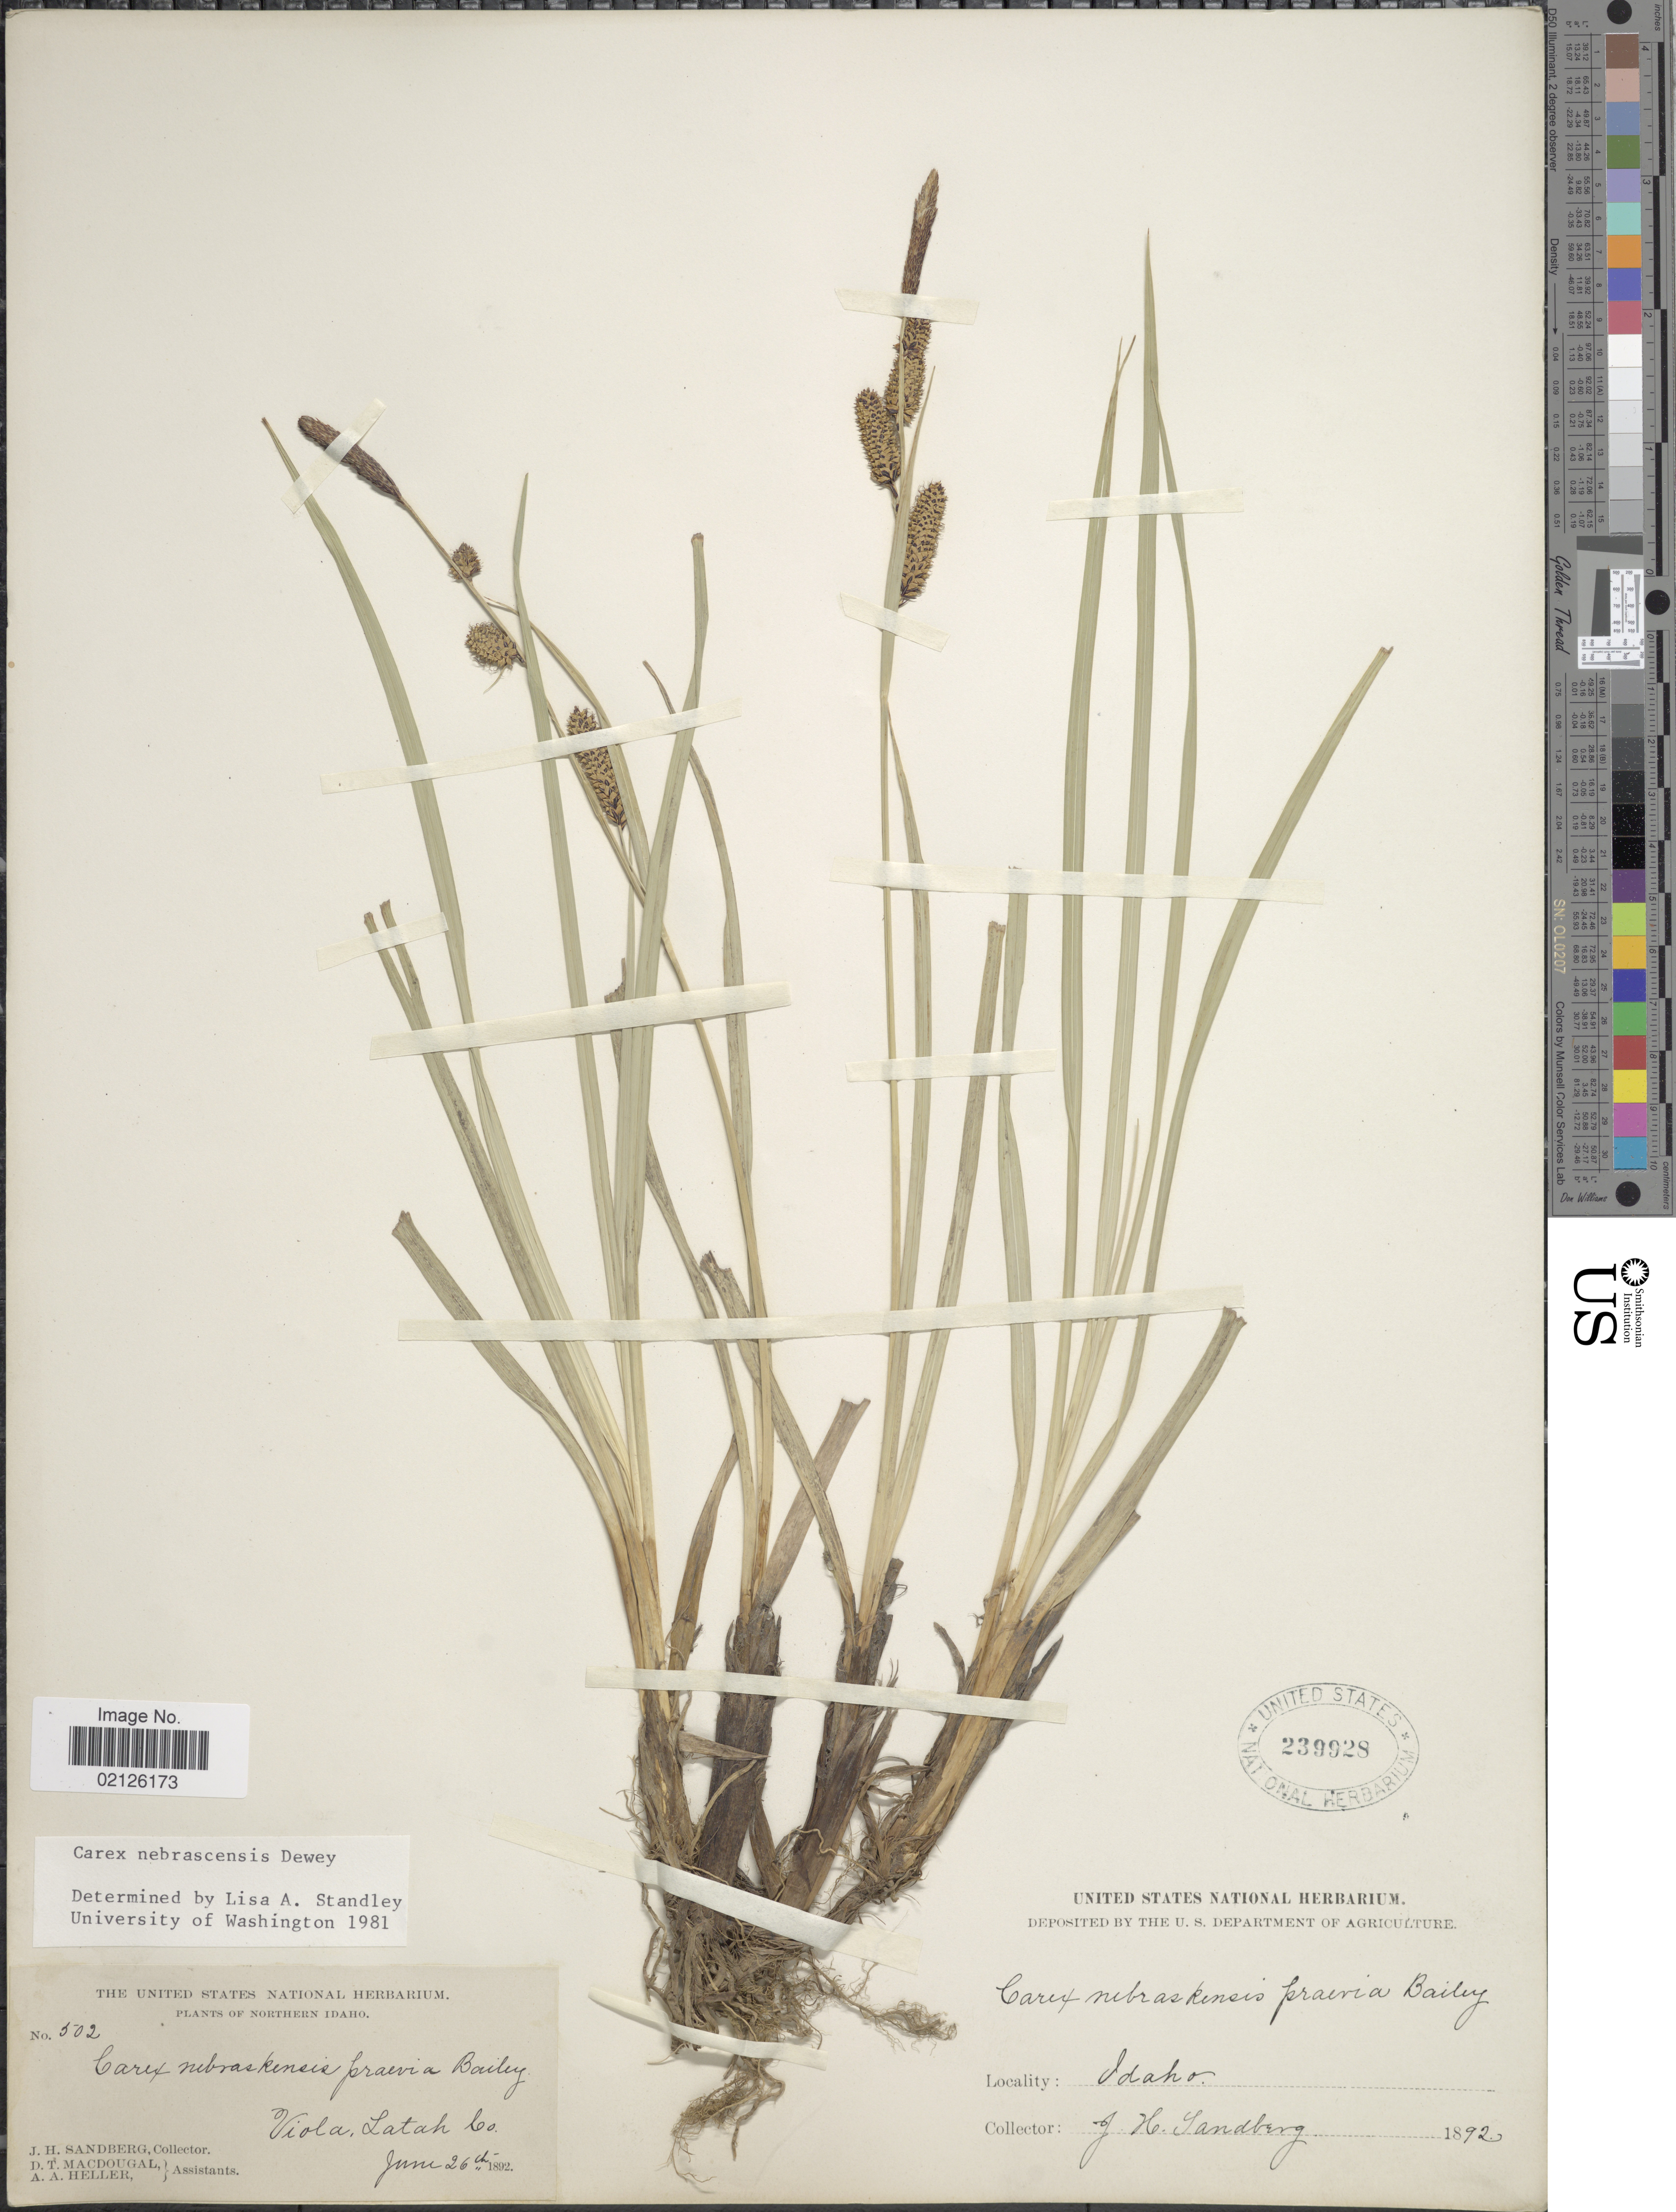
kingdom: Plantae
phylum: Tracheophyta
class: Liliopsida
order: Poales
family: Cyperaceae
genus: Carex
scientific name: Carex nebrascensis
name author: Dewey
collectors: J. H. Sandberg, D. T. MacDougal & A. A. Heller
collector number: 502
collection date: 1892-06-26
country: United States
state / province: Idaho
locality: Northern Idaho, Viola, Latah Co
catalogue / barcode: US 239928